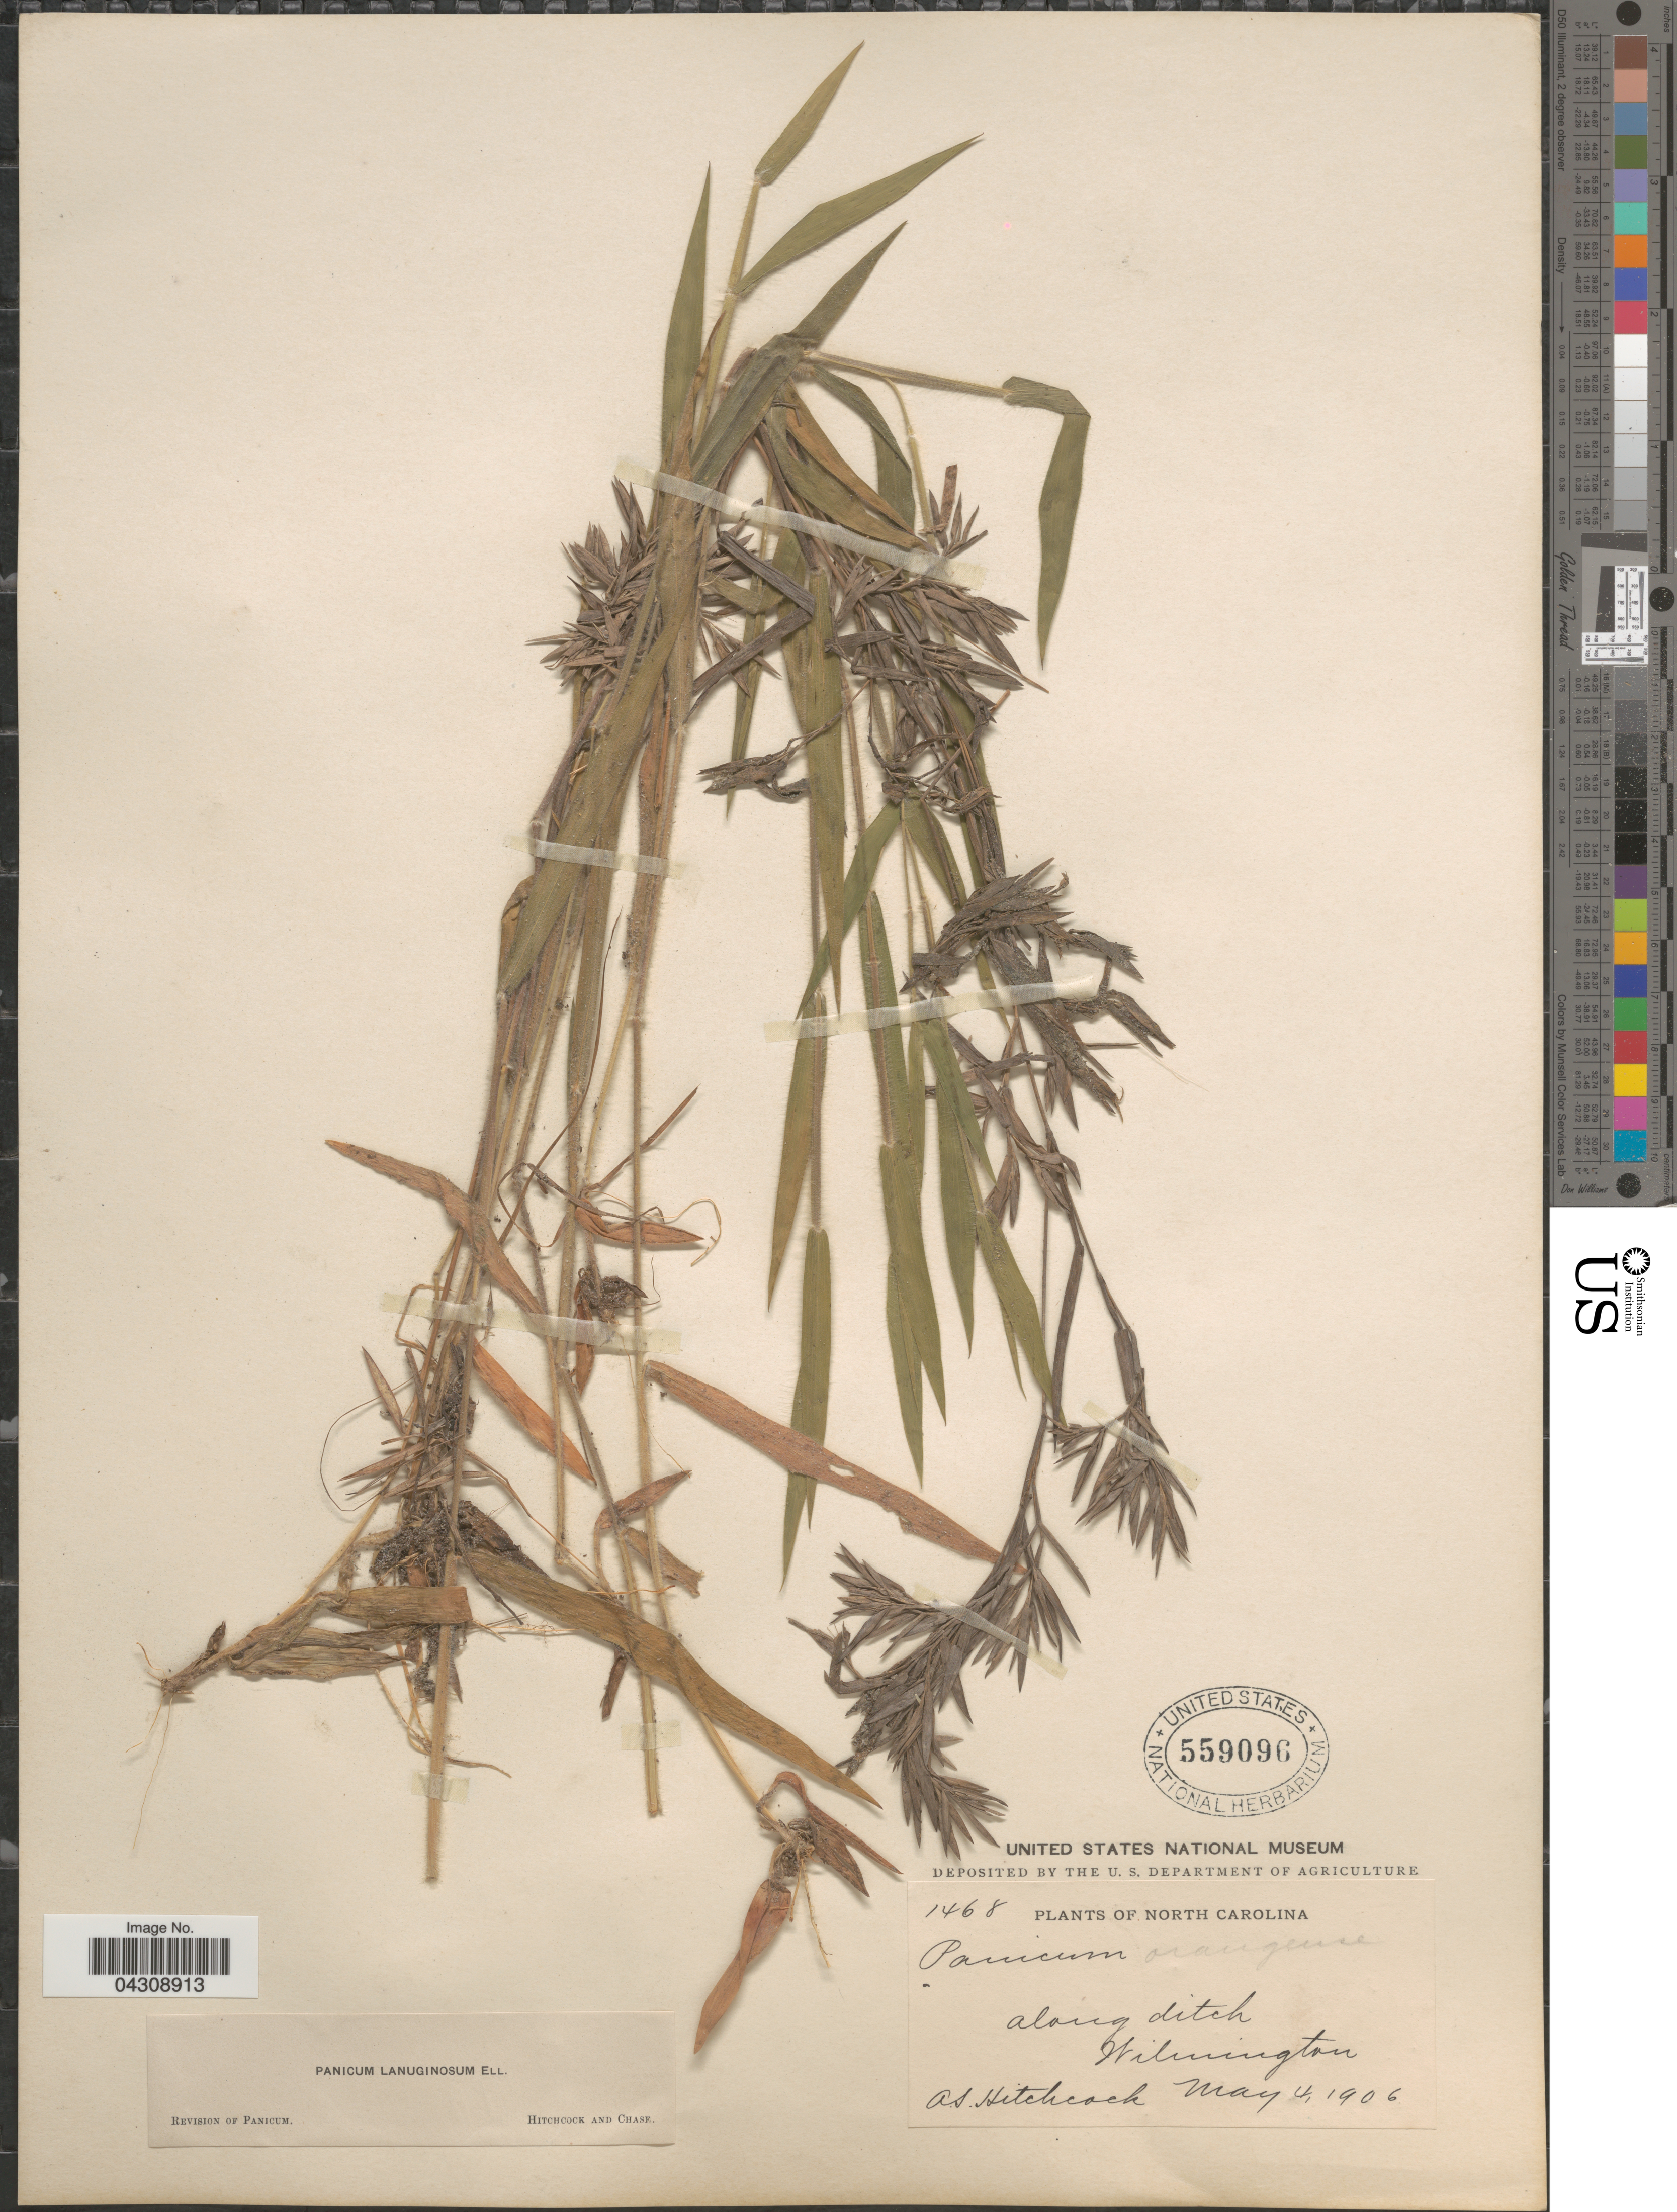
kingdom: Plantae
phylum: Tracheophyta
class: Liliopsida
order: Poales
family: Poaceae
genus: Dichanthelium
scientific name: Dichanthelium acuminatum var. acuminatum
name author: (Sw.) Gould & C.A. Clark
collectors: A. S. Hitchcock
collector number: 1468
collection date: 1906-05-04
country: United States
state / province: North Carolina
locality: Along ditch. Wilmington.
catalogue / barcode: US 559096